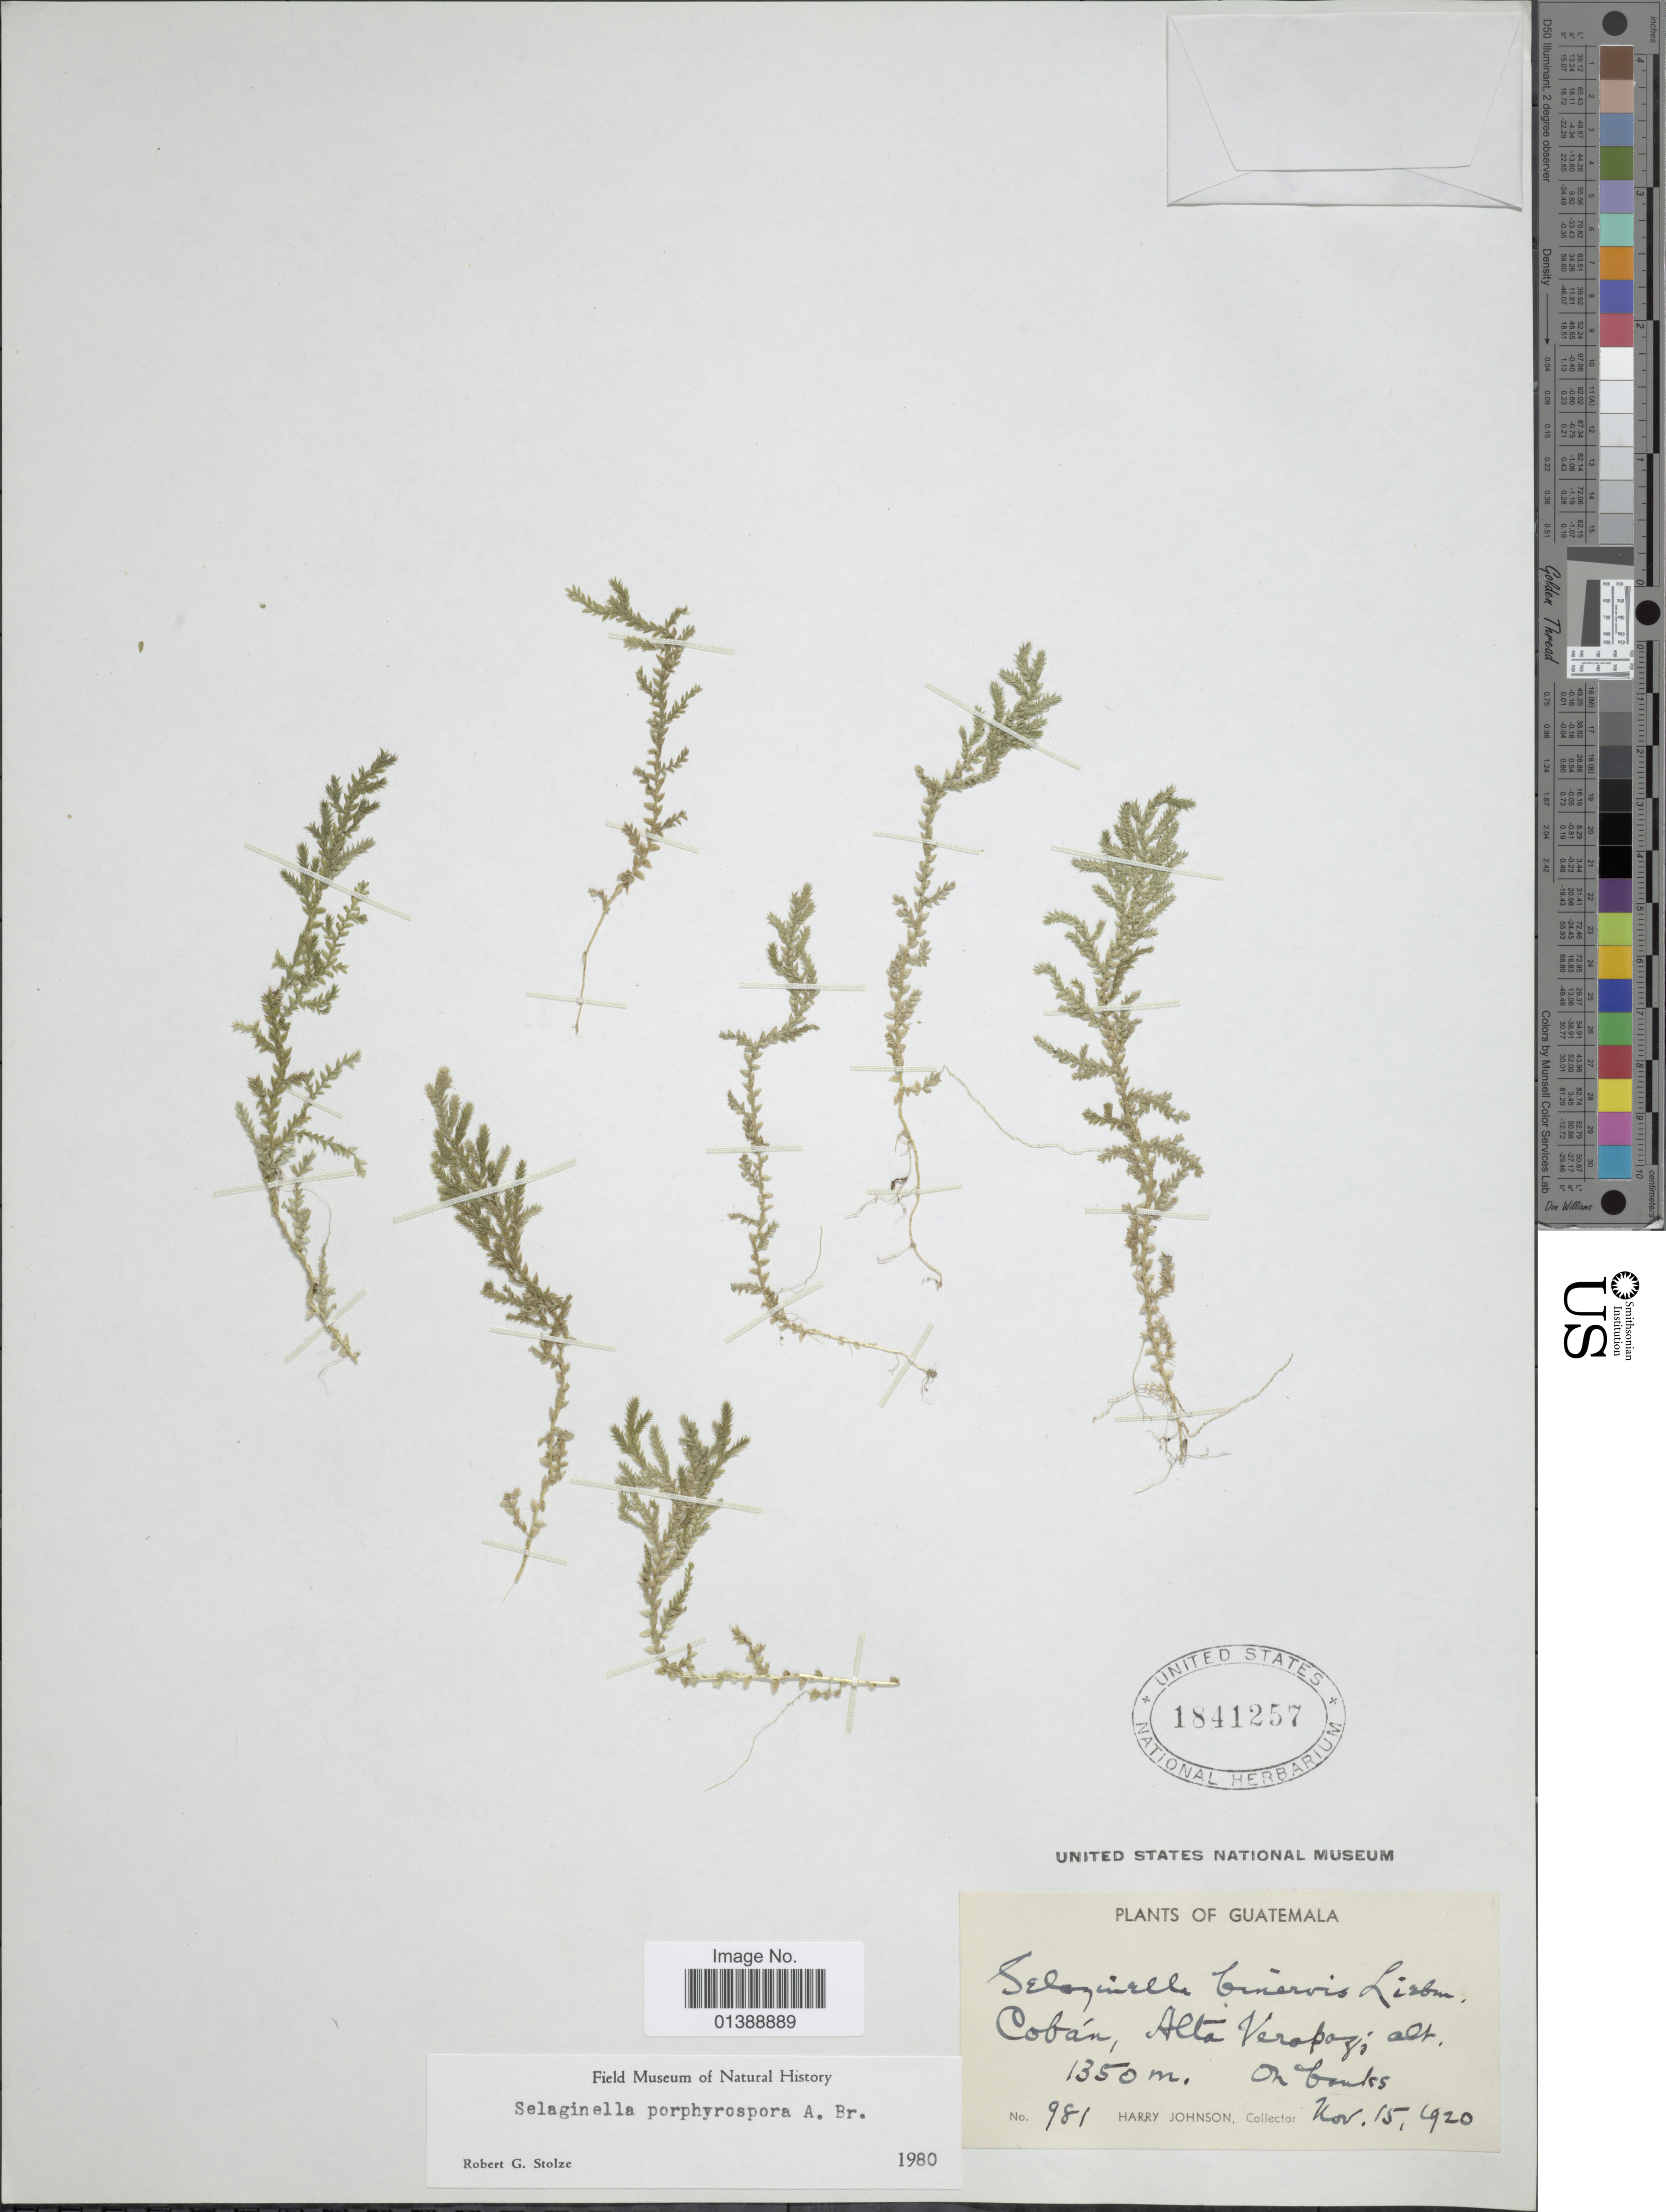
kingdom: Plantae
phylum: Tracheophyta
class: Lycopodiopsida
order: Selaginellales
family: Selaginellaceae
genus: Selaginella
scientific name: Selaginella porphyrospora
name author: A. Braun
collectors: H. Johnson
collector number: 981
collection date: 1920-11-15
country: Guatemala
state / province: Alta Verapaz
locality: Cobán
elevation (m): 1350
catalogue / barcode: US 1841257